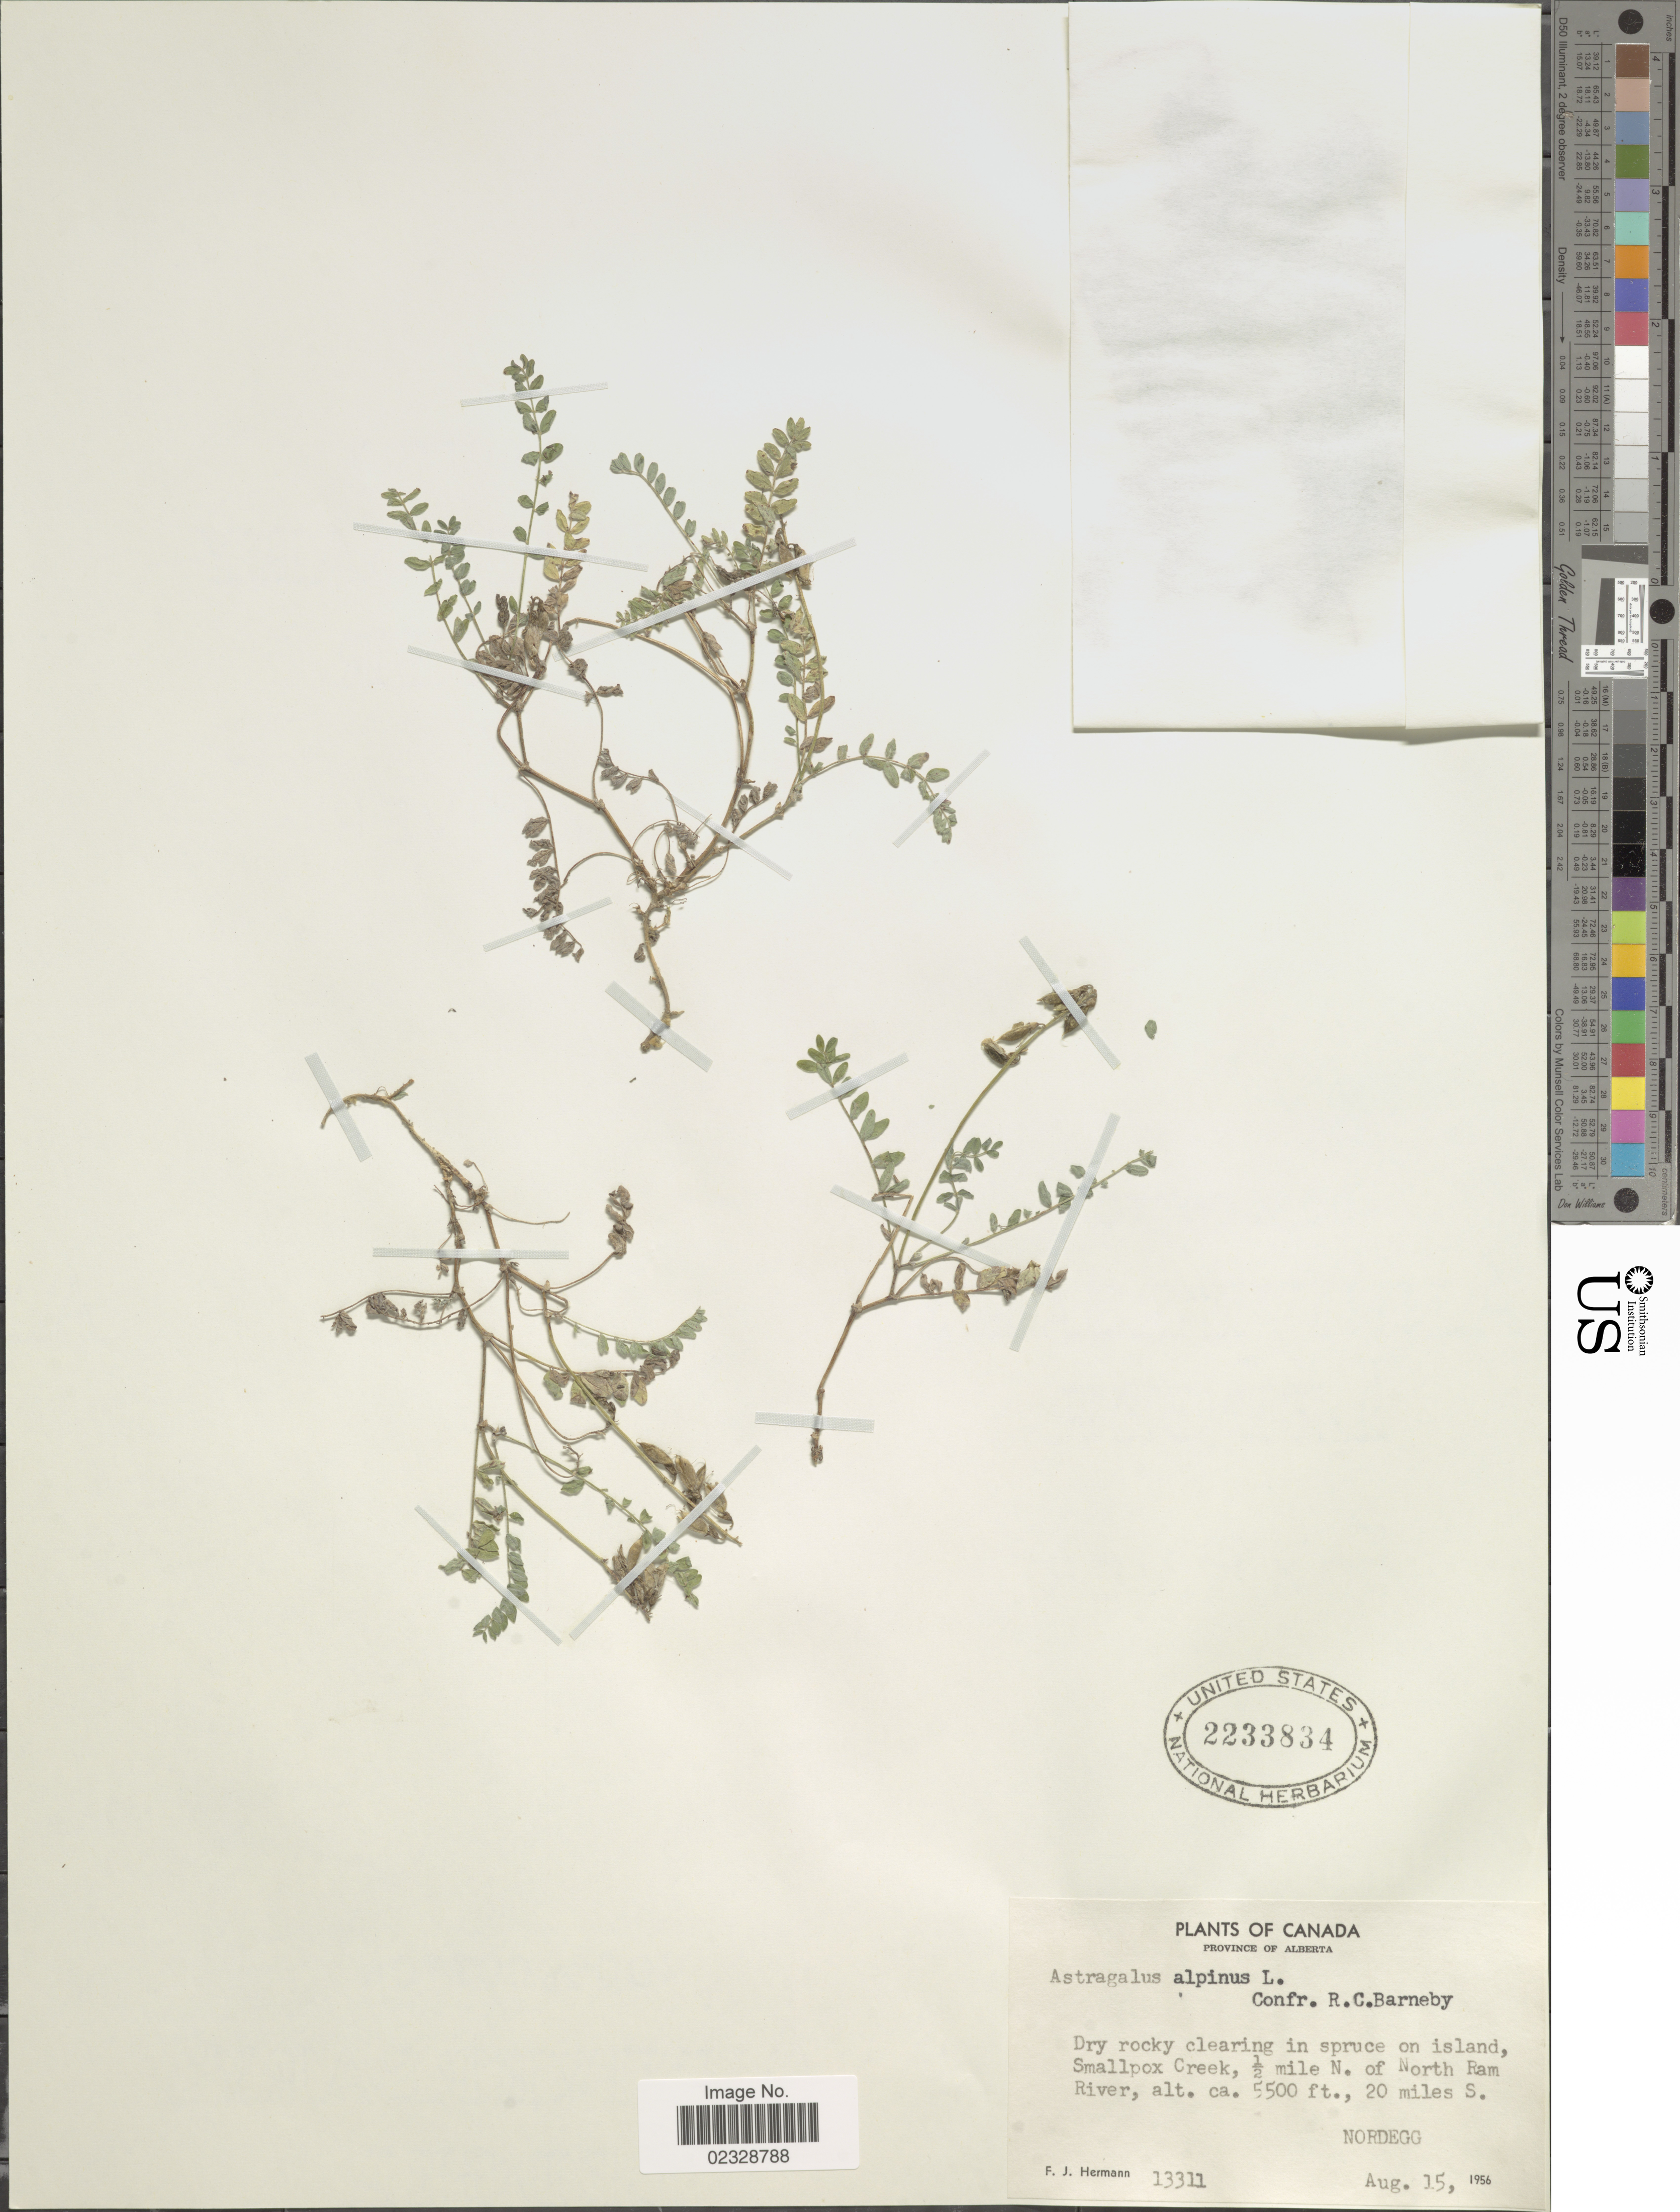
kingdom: Plantae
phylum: Tracheophyta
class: Magnoliopsida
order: Fabales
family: Fabaceae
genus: Astragalus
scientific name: Astragalus alpinus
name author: L.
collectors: F. J. Hermann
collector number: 13311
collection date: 1956-08-15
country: Canada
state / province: Alberta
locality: Smallpox Creek, ½ mile N of North Ram River, 20 miles S Nordegg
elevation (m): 1676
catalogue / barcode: US 2233834